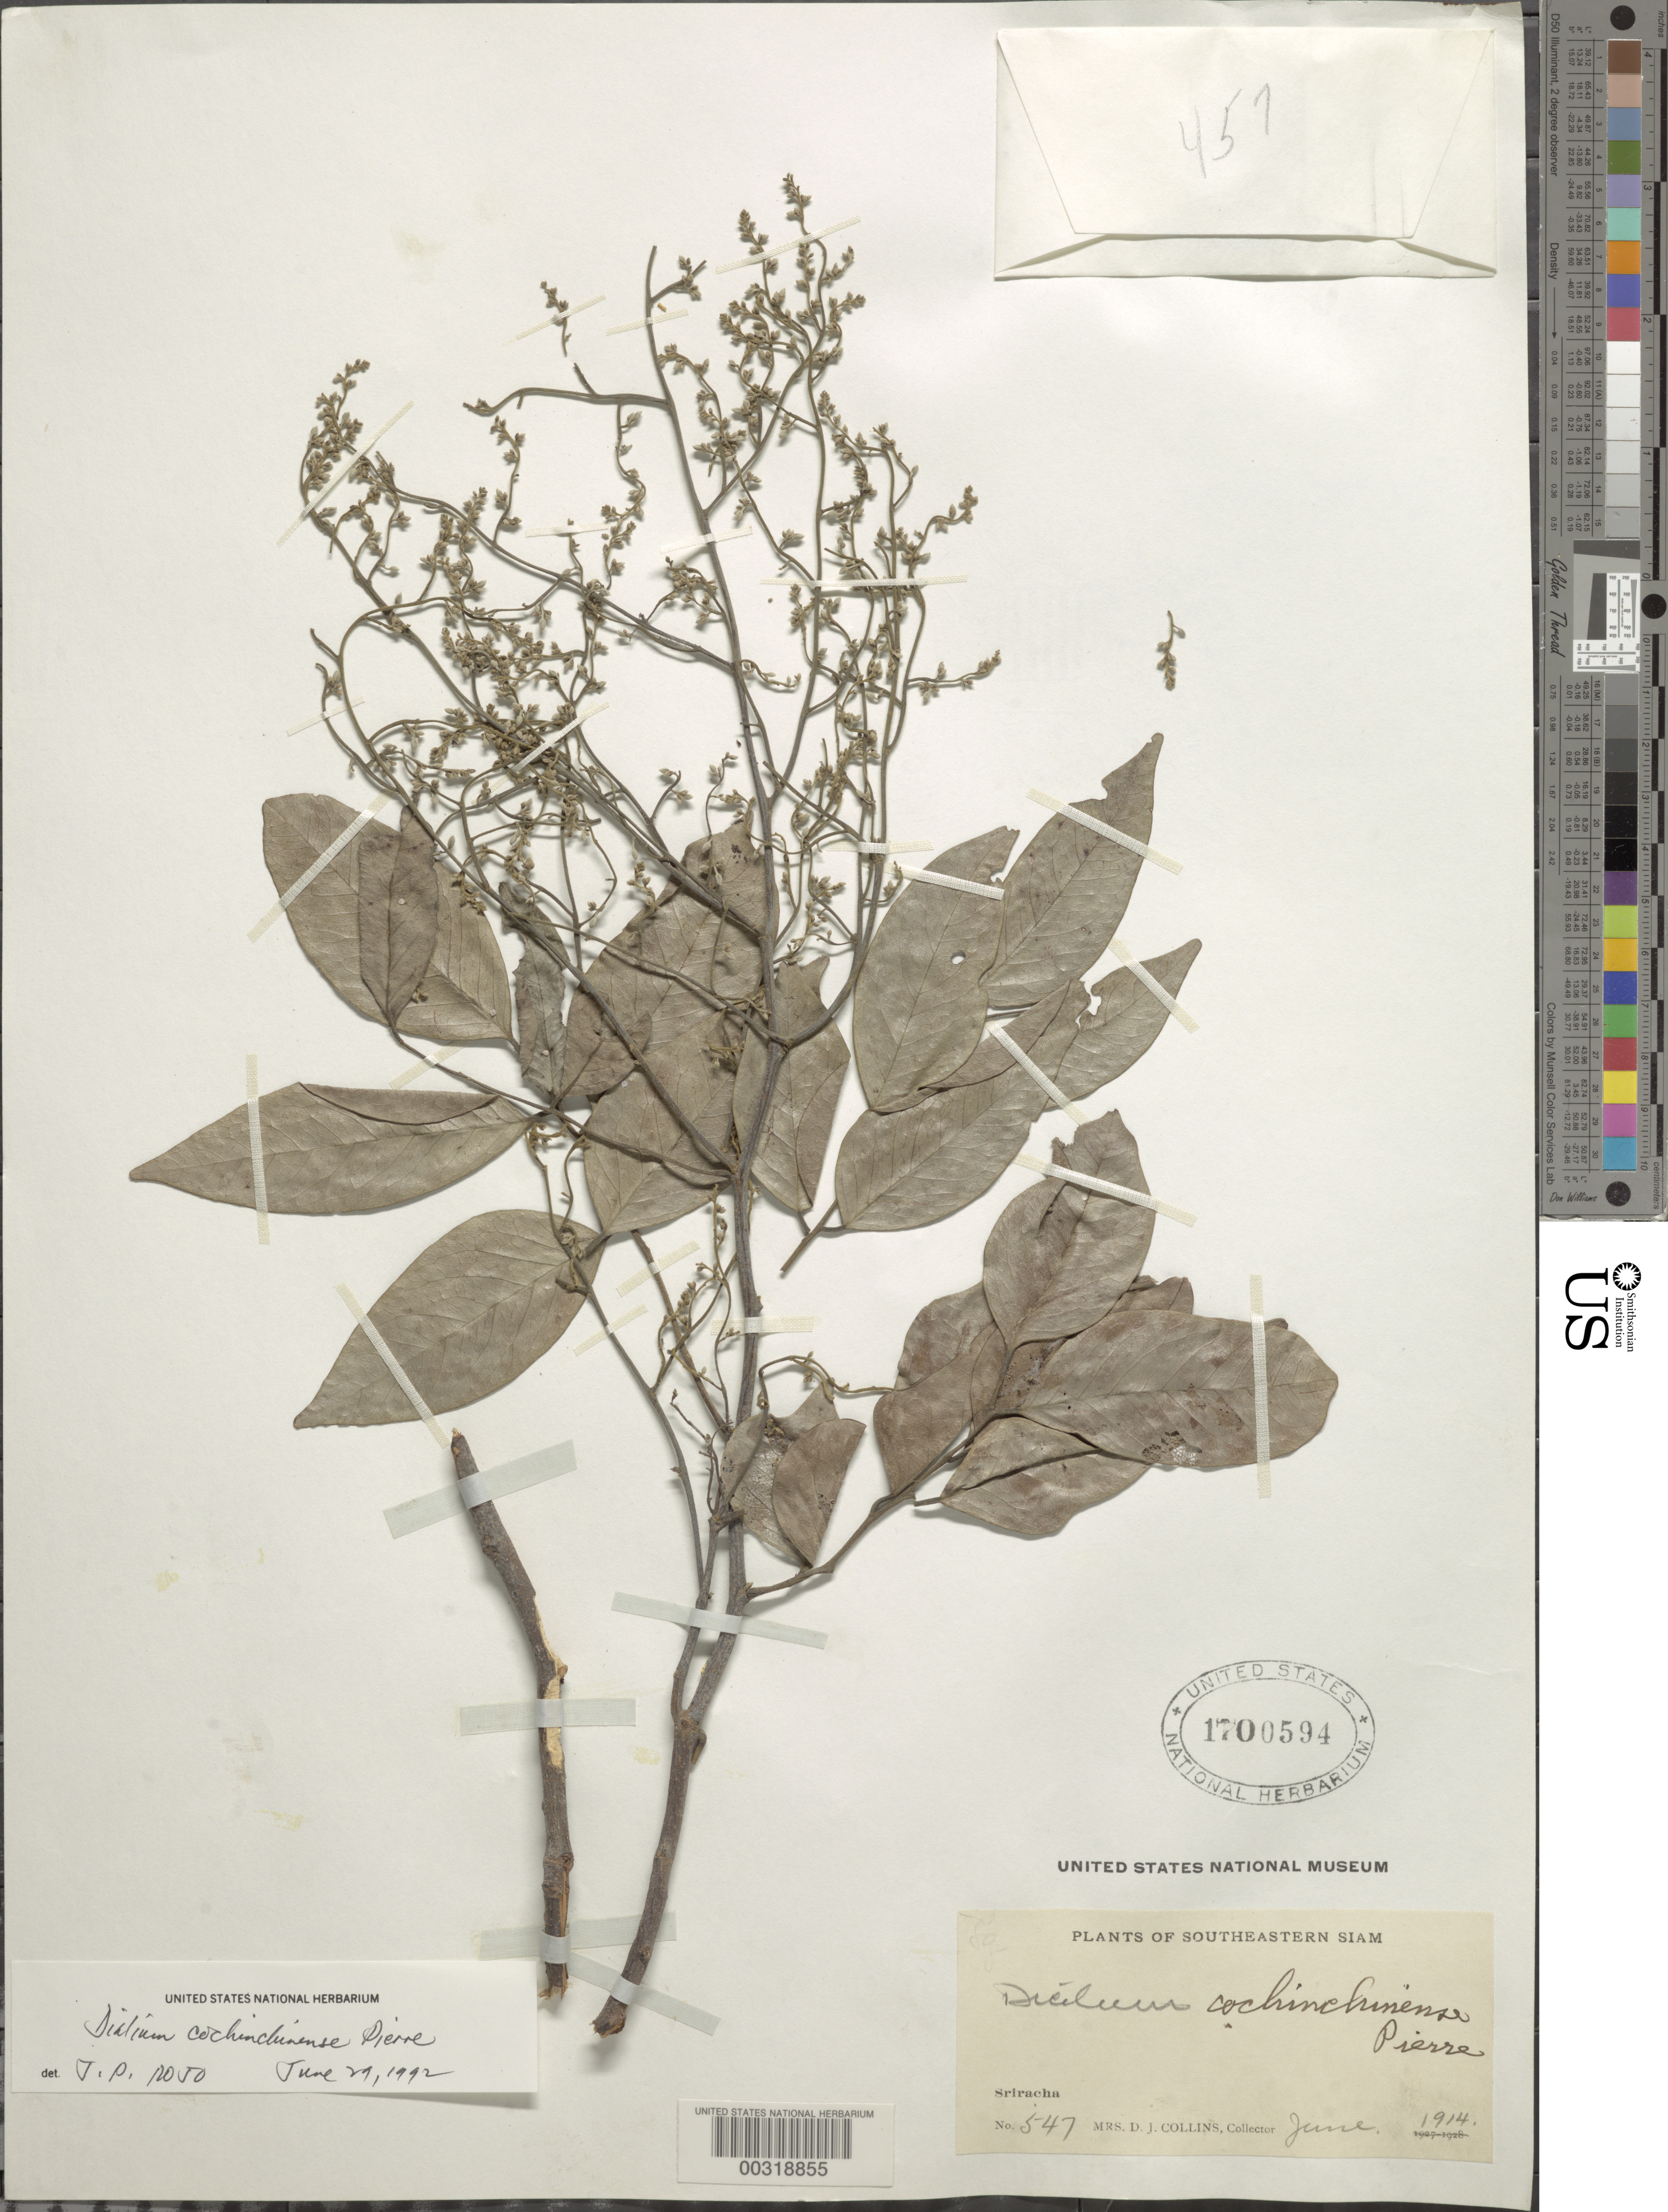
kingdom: Plantae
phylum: Tracheophyta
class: Magnoliopsida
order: Fabales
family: Fabaceae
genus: Dialium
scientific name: Dialium cochinchinense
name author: Pierre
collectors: Mrs. D. J. Collins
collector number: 547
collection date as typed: Jun 1914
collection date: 1914-06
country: Thailand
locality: Sriracha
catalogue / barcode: US 1700594